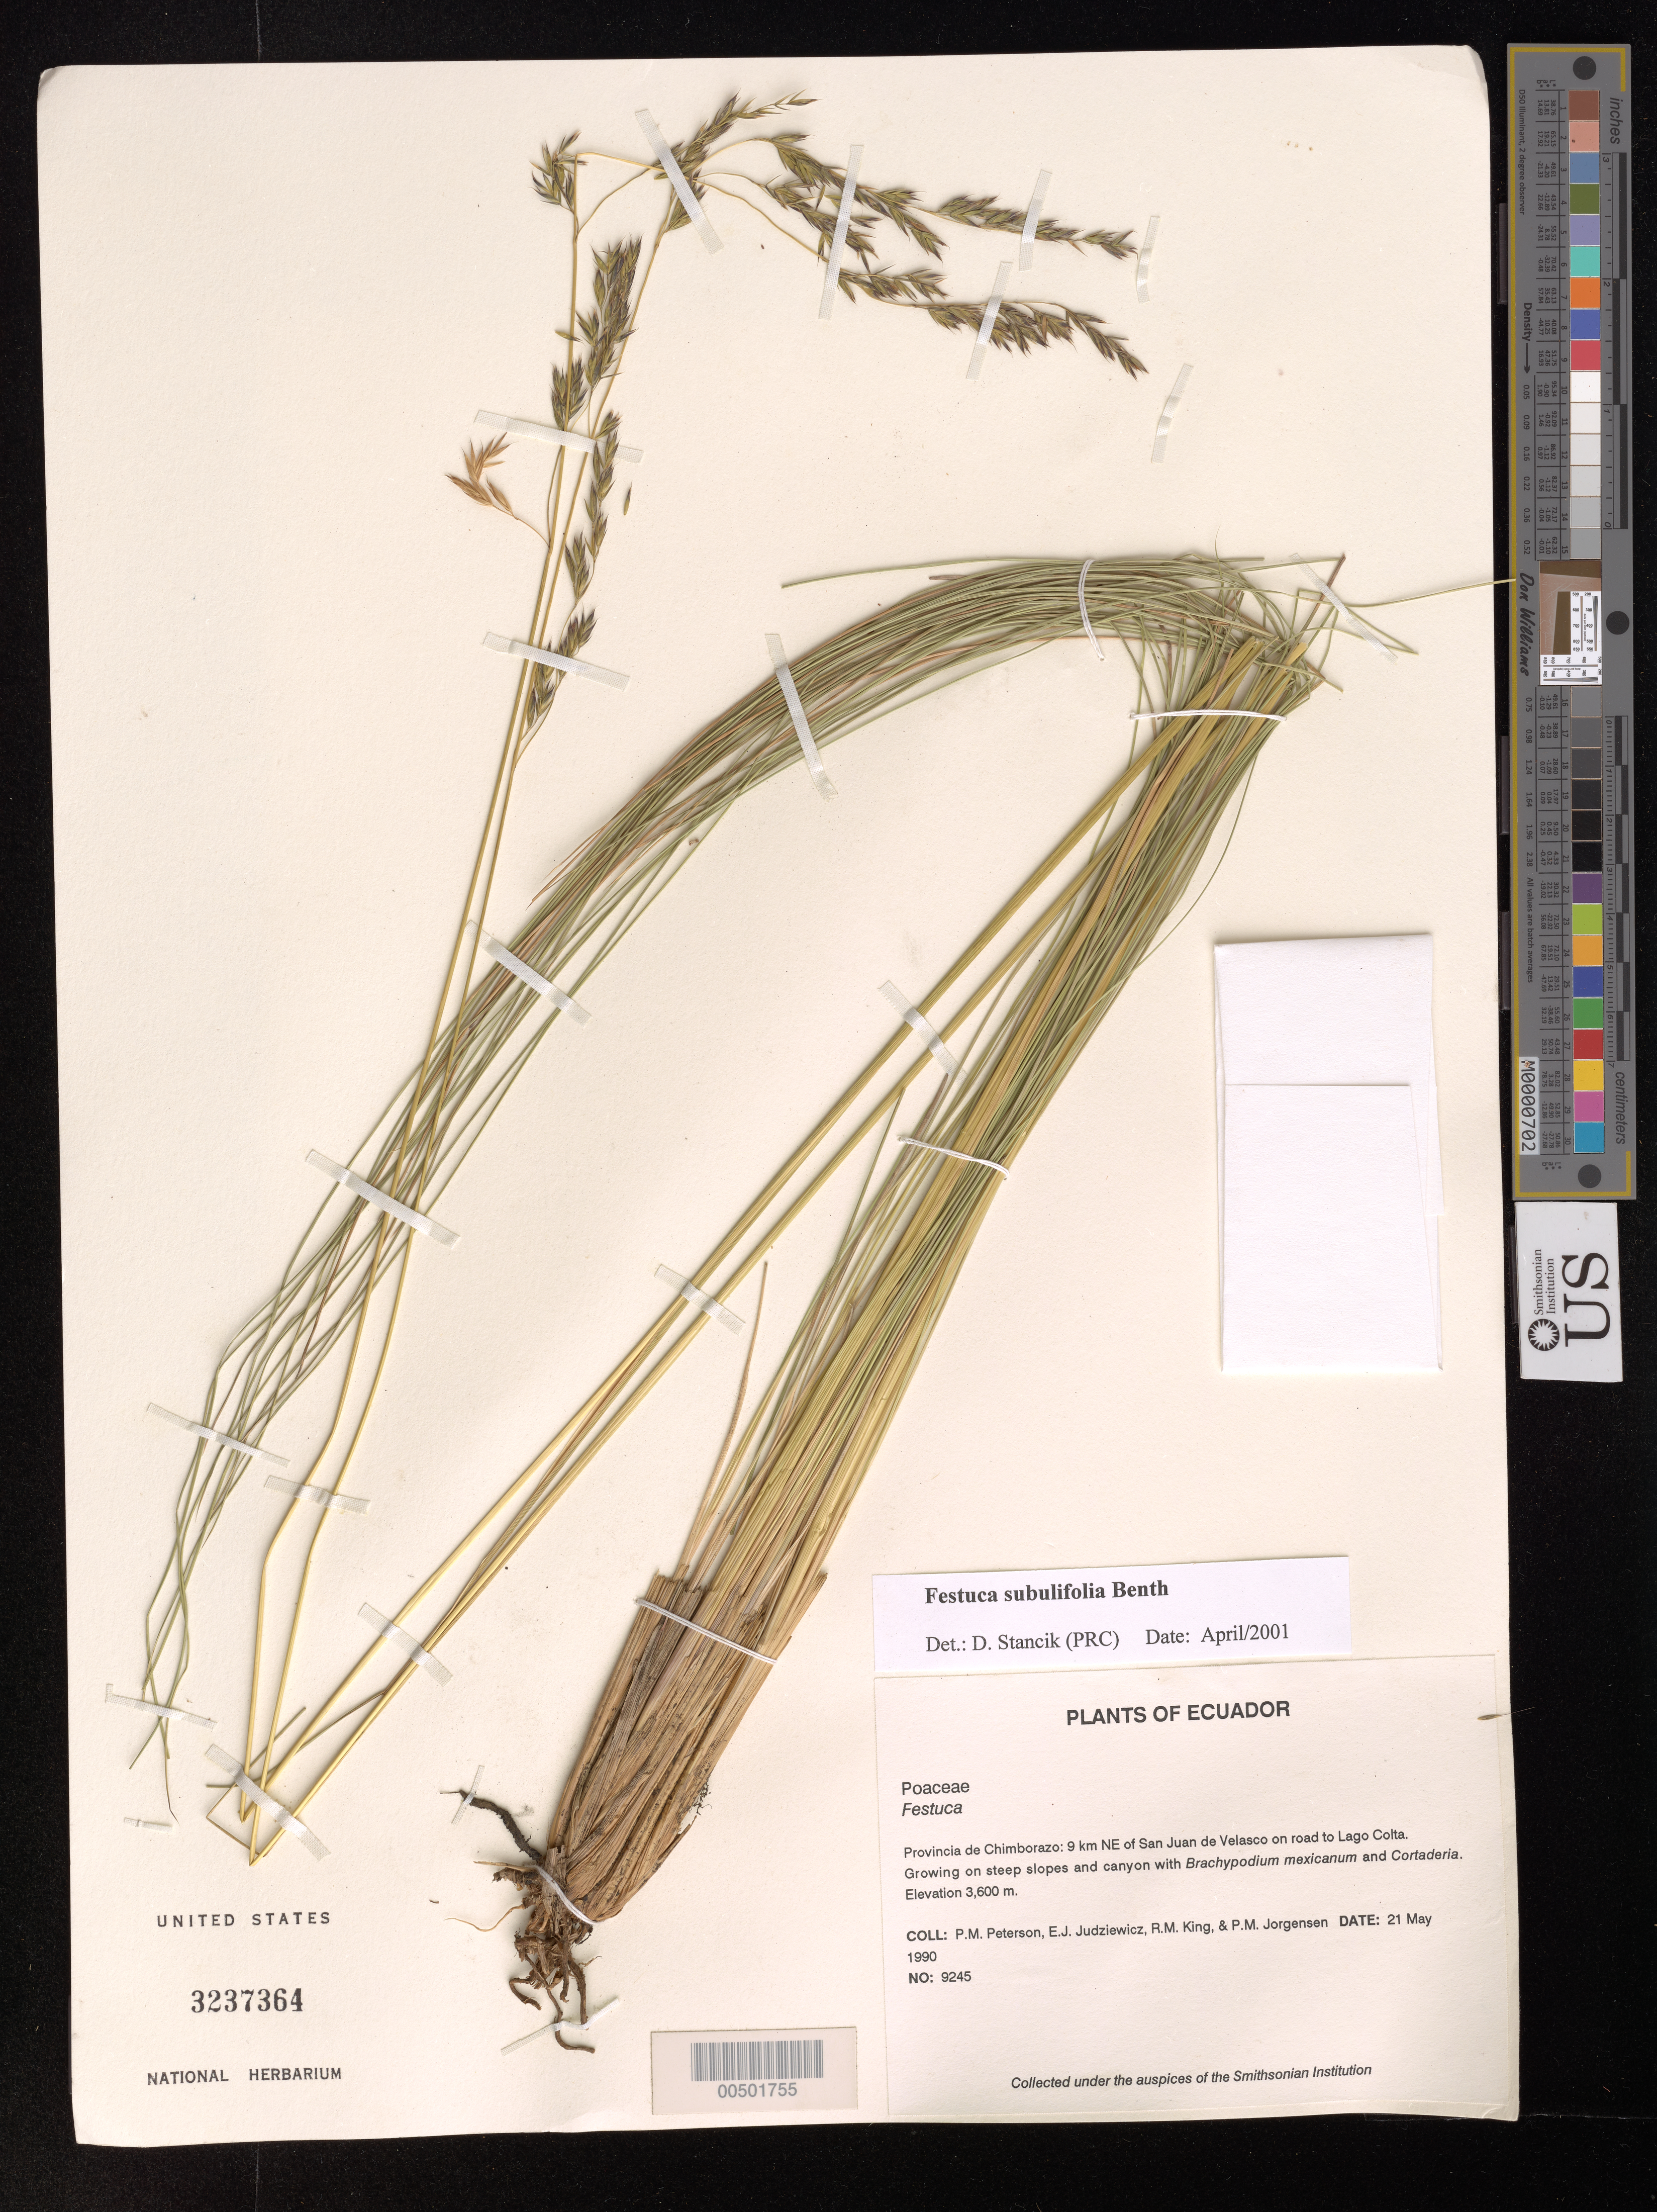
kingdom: Plantae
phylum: Tracheophyta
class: Liliopsida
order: Poales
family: Poaceae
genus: Festuca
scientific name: Festuca subulifolia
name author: Benth.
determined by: Stancik, D.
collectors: P. M. Peterson, E. J. Judziewicz, R. M. King & P. M. Jørgensen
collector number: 09245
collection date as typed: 21 May 1990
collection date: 1990-05-21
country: Ecuador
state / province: Chimborazo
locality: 9 km NE of San Juan de Velasco on road to Lago Colta.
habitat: Growing on steep slopes and canyon with Brachypodium mexicanum and Cortaderia.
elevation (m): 3600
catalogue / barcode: US 3237364